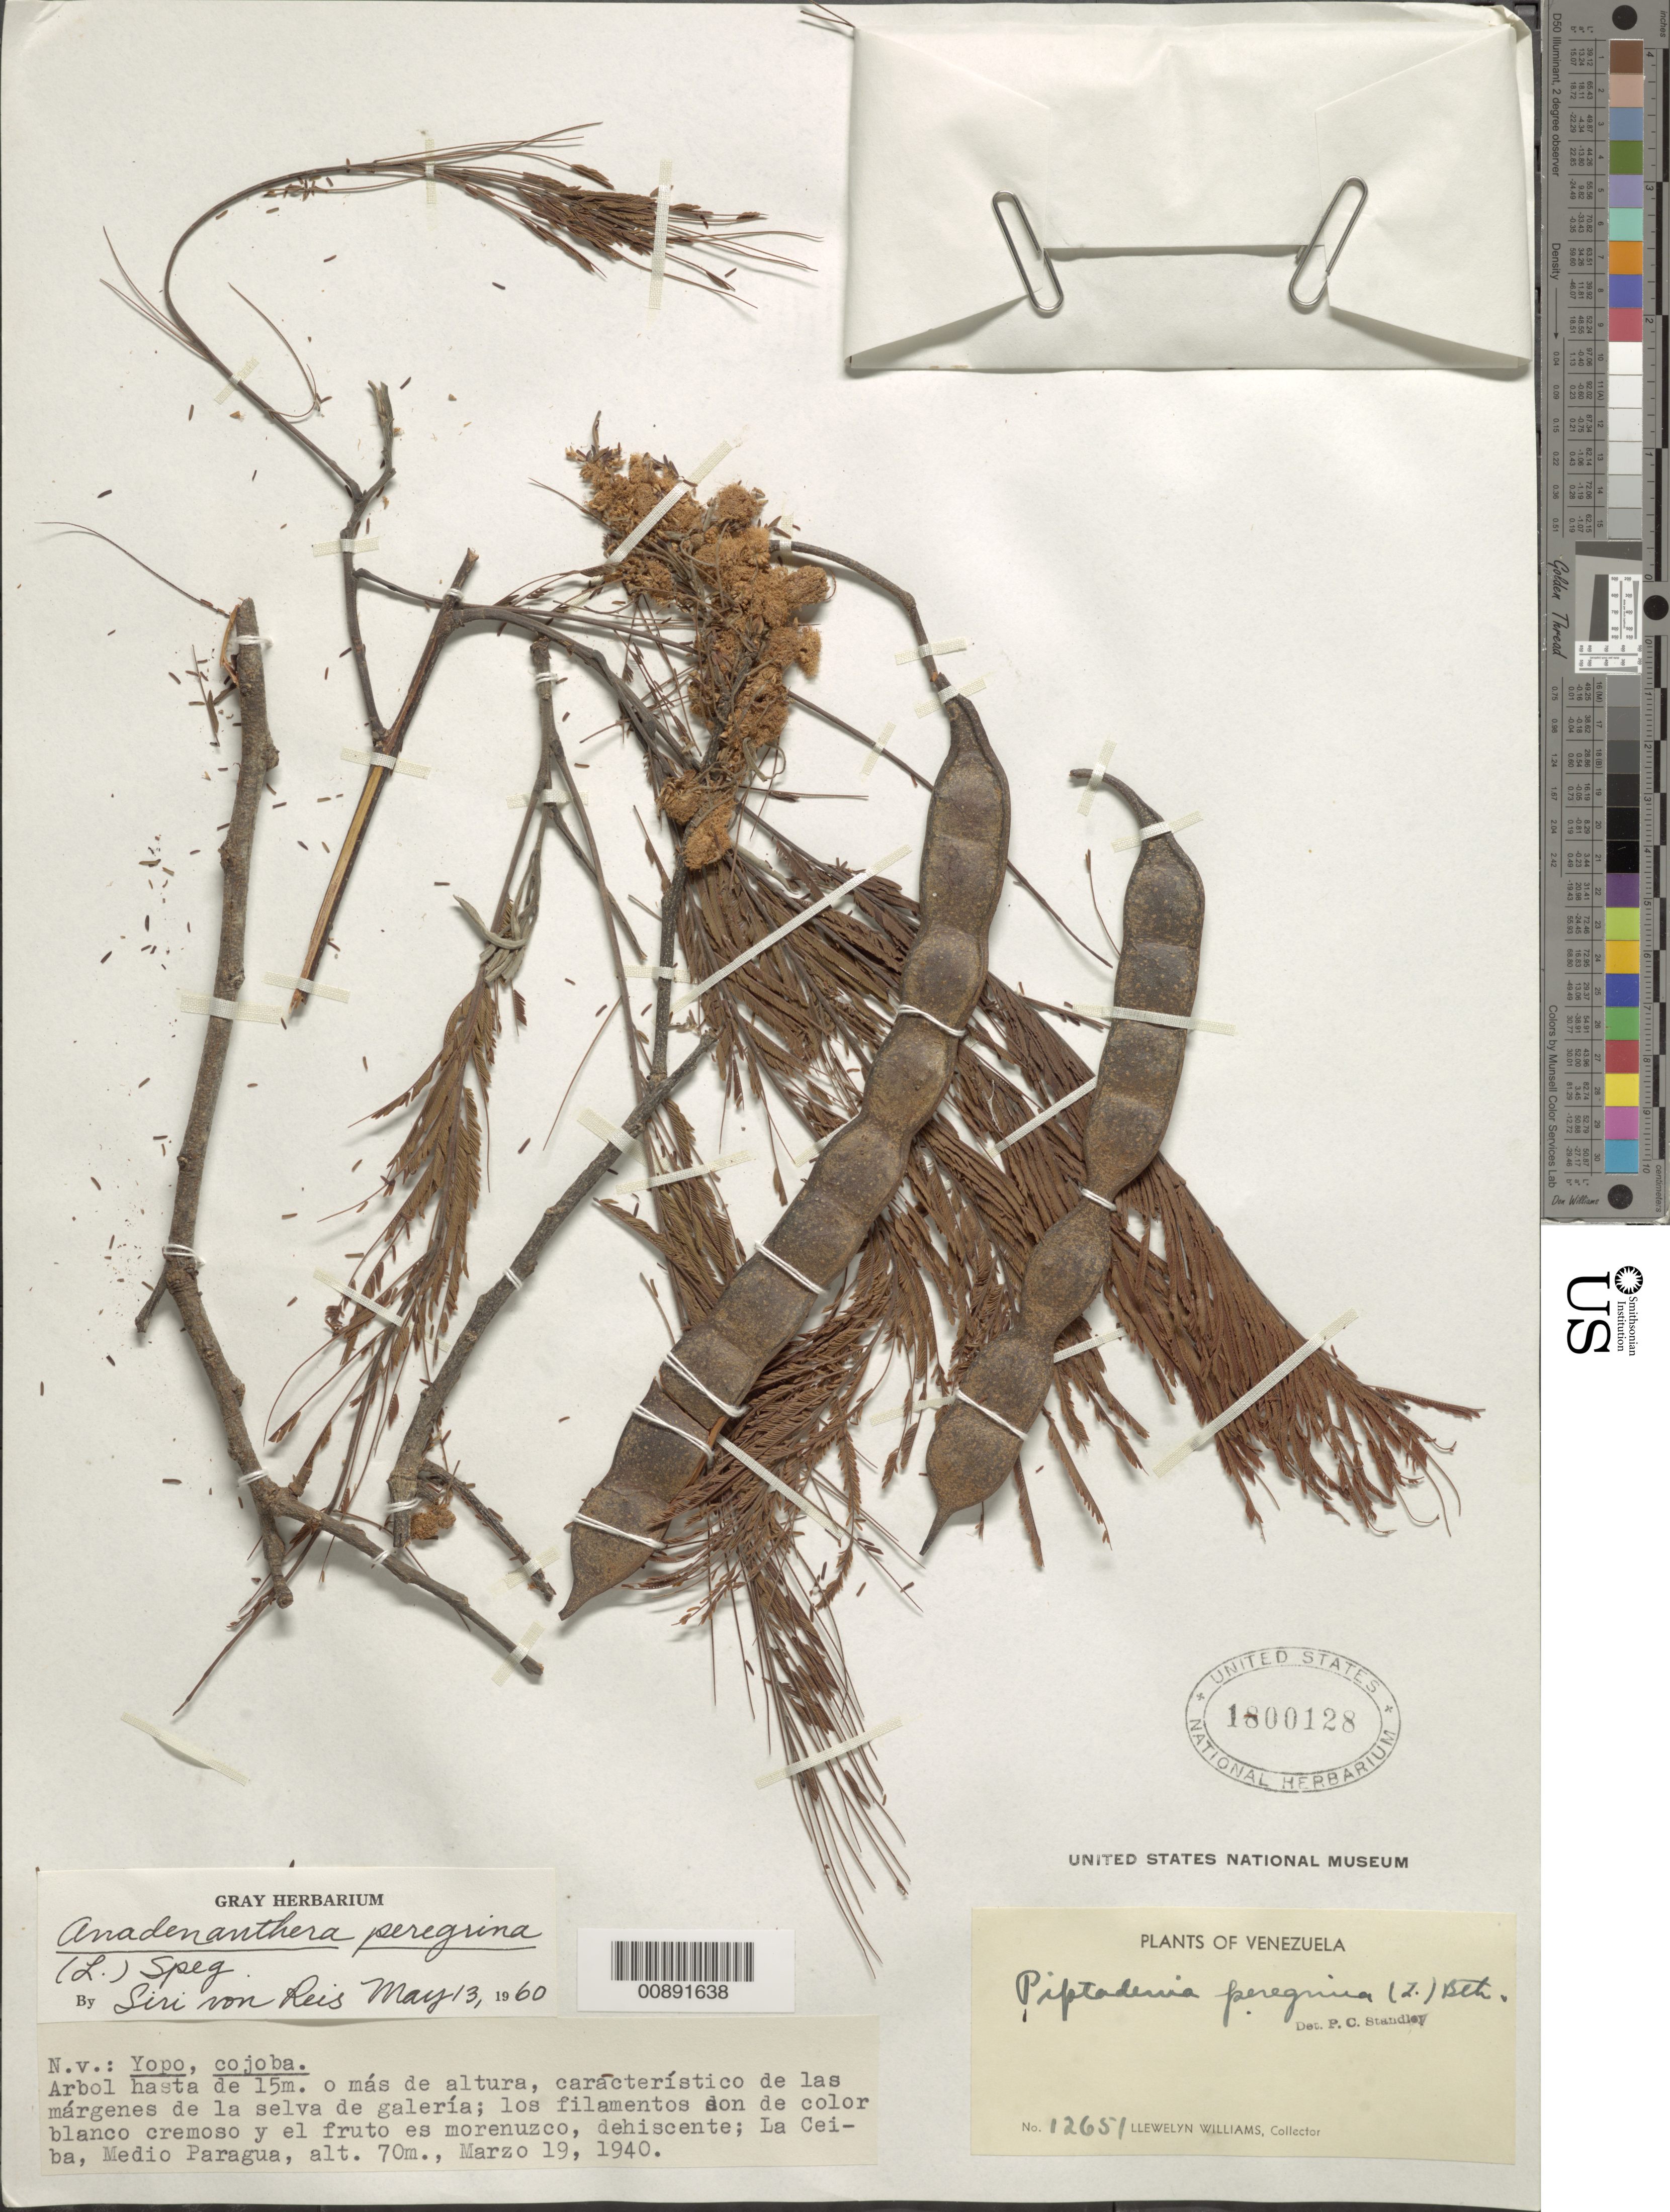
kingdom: Plantae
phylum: Tracheophyta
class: Magnoliopsida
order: Fabales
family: Fabaceae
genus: Anadenanthera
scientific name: Anadenanthera peregrina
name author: (L.) Speg.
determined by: von Reis, Siri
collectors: Ll. Williams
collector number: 12651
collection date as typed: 19-Mar-40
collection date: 1940-03-19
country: Venezuela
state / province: Bolívar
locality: La Ceiba, Medio Paragua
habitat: Caracteristico de las margenes de la selva de galeria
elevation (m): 70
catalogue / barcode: US 1800128